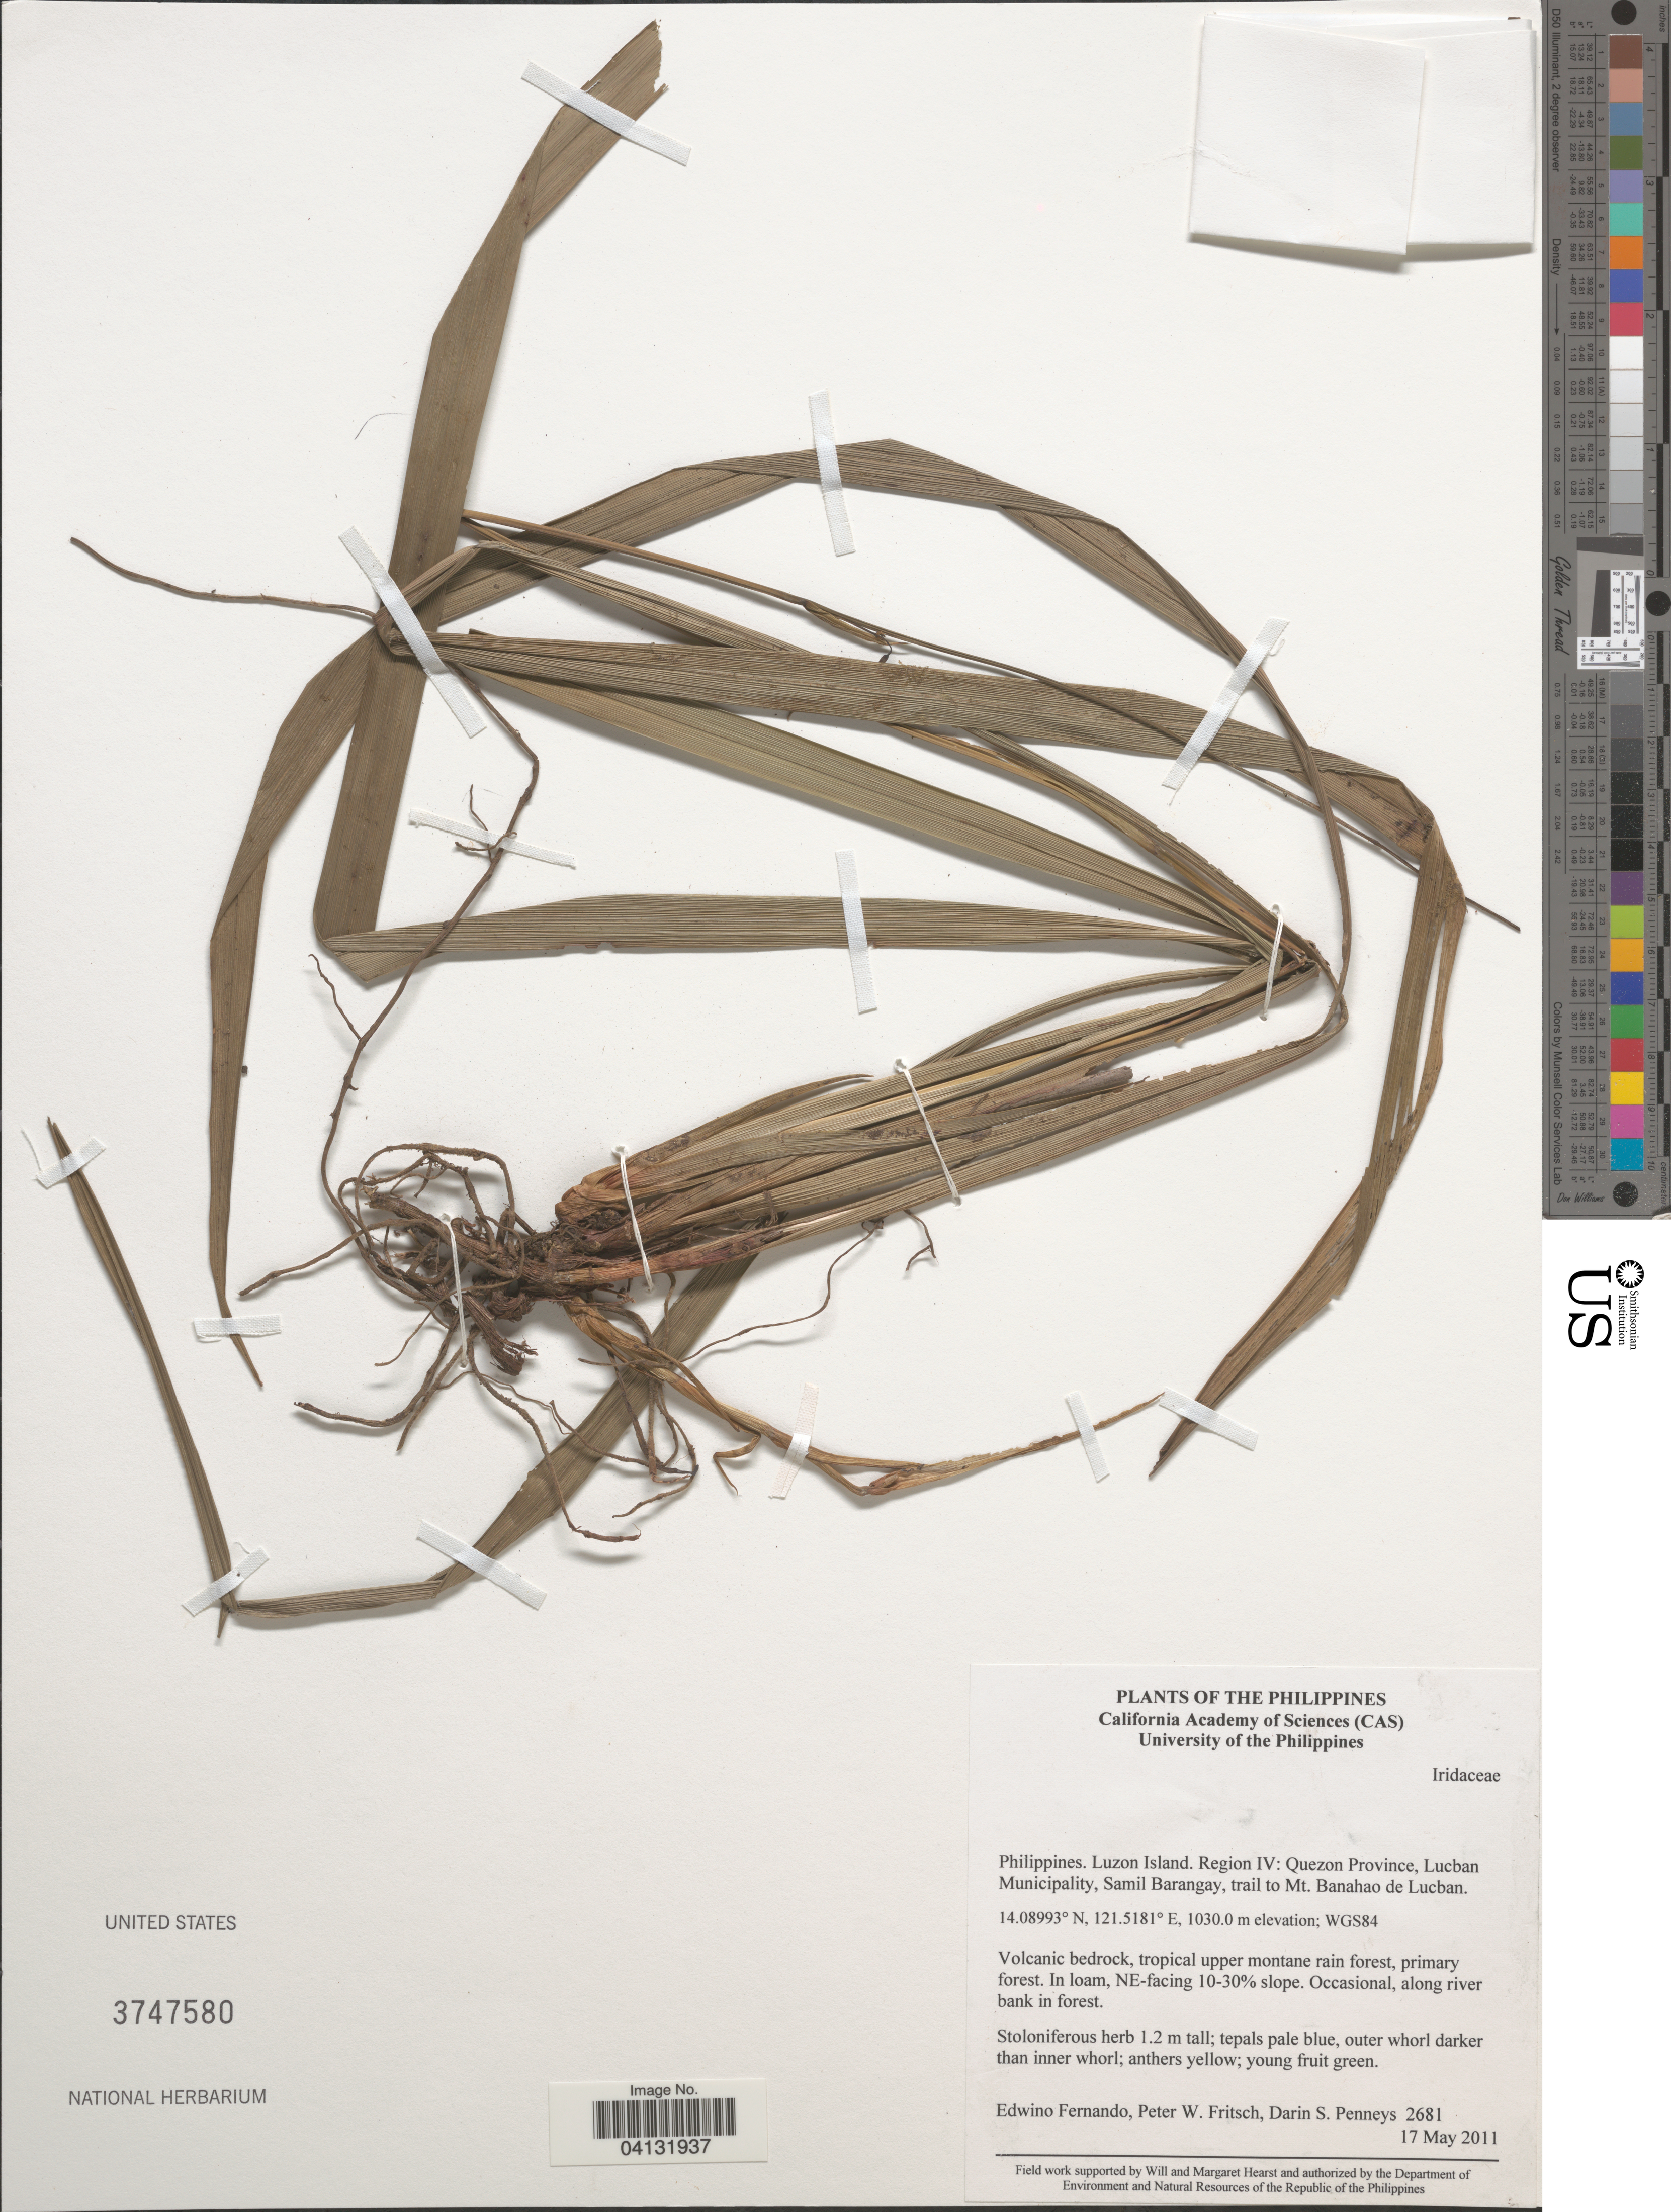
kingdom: Plantae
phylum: Tracheophyta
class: Liliopsida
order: Asparagales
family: Iridaceae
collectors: E. S. Fernando, P. W. Fritsch & D. S. Penneys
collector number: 2681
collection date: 2011-05-17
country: Philippines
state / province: Calabarzon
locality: Luzon Island. Region IV: Quezon Province, Lucban Municipality, Samil Barangay, trail to Mt. Banahao de Lucban. WGS84. NE-facing 10-30% slope.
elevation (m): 1030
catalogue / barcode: US 3747580